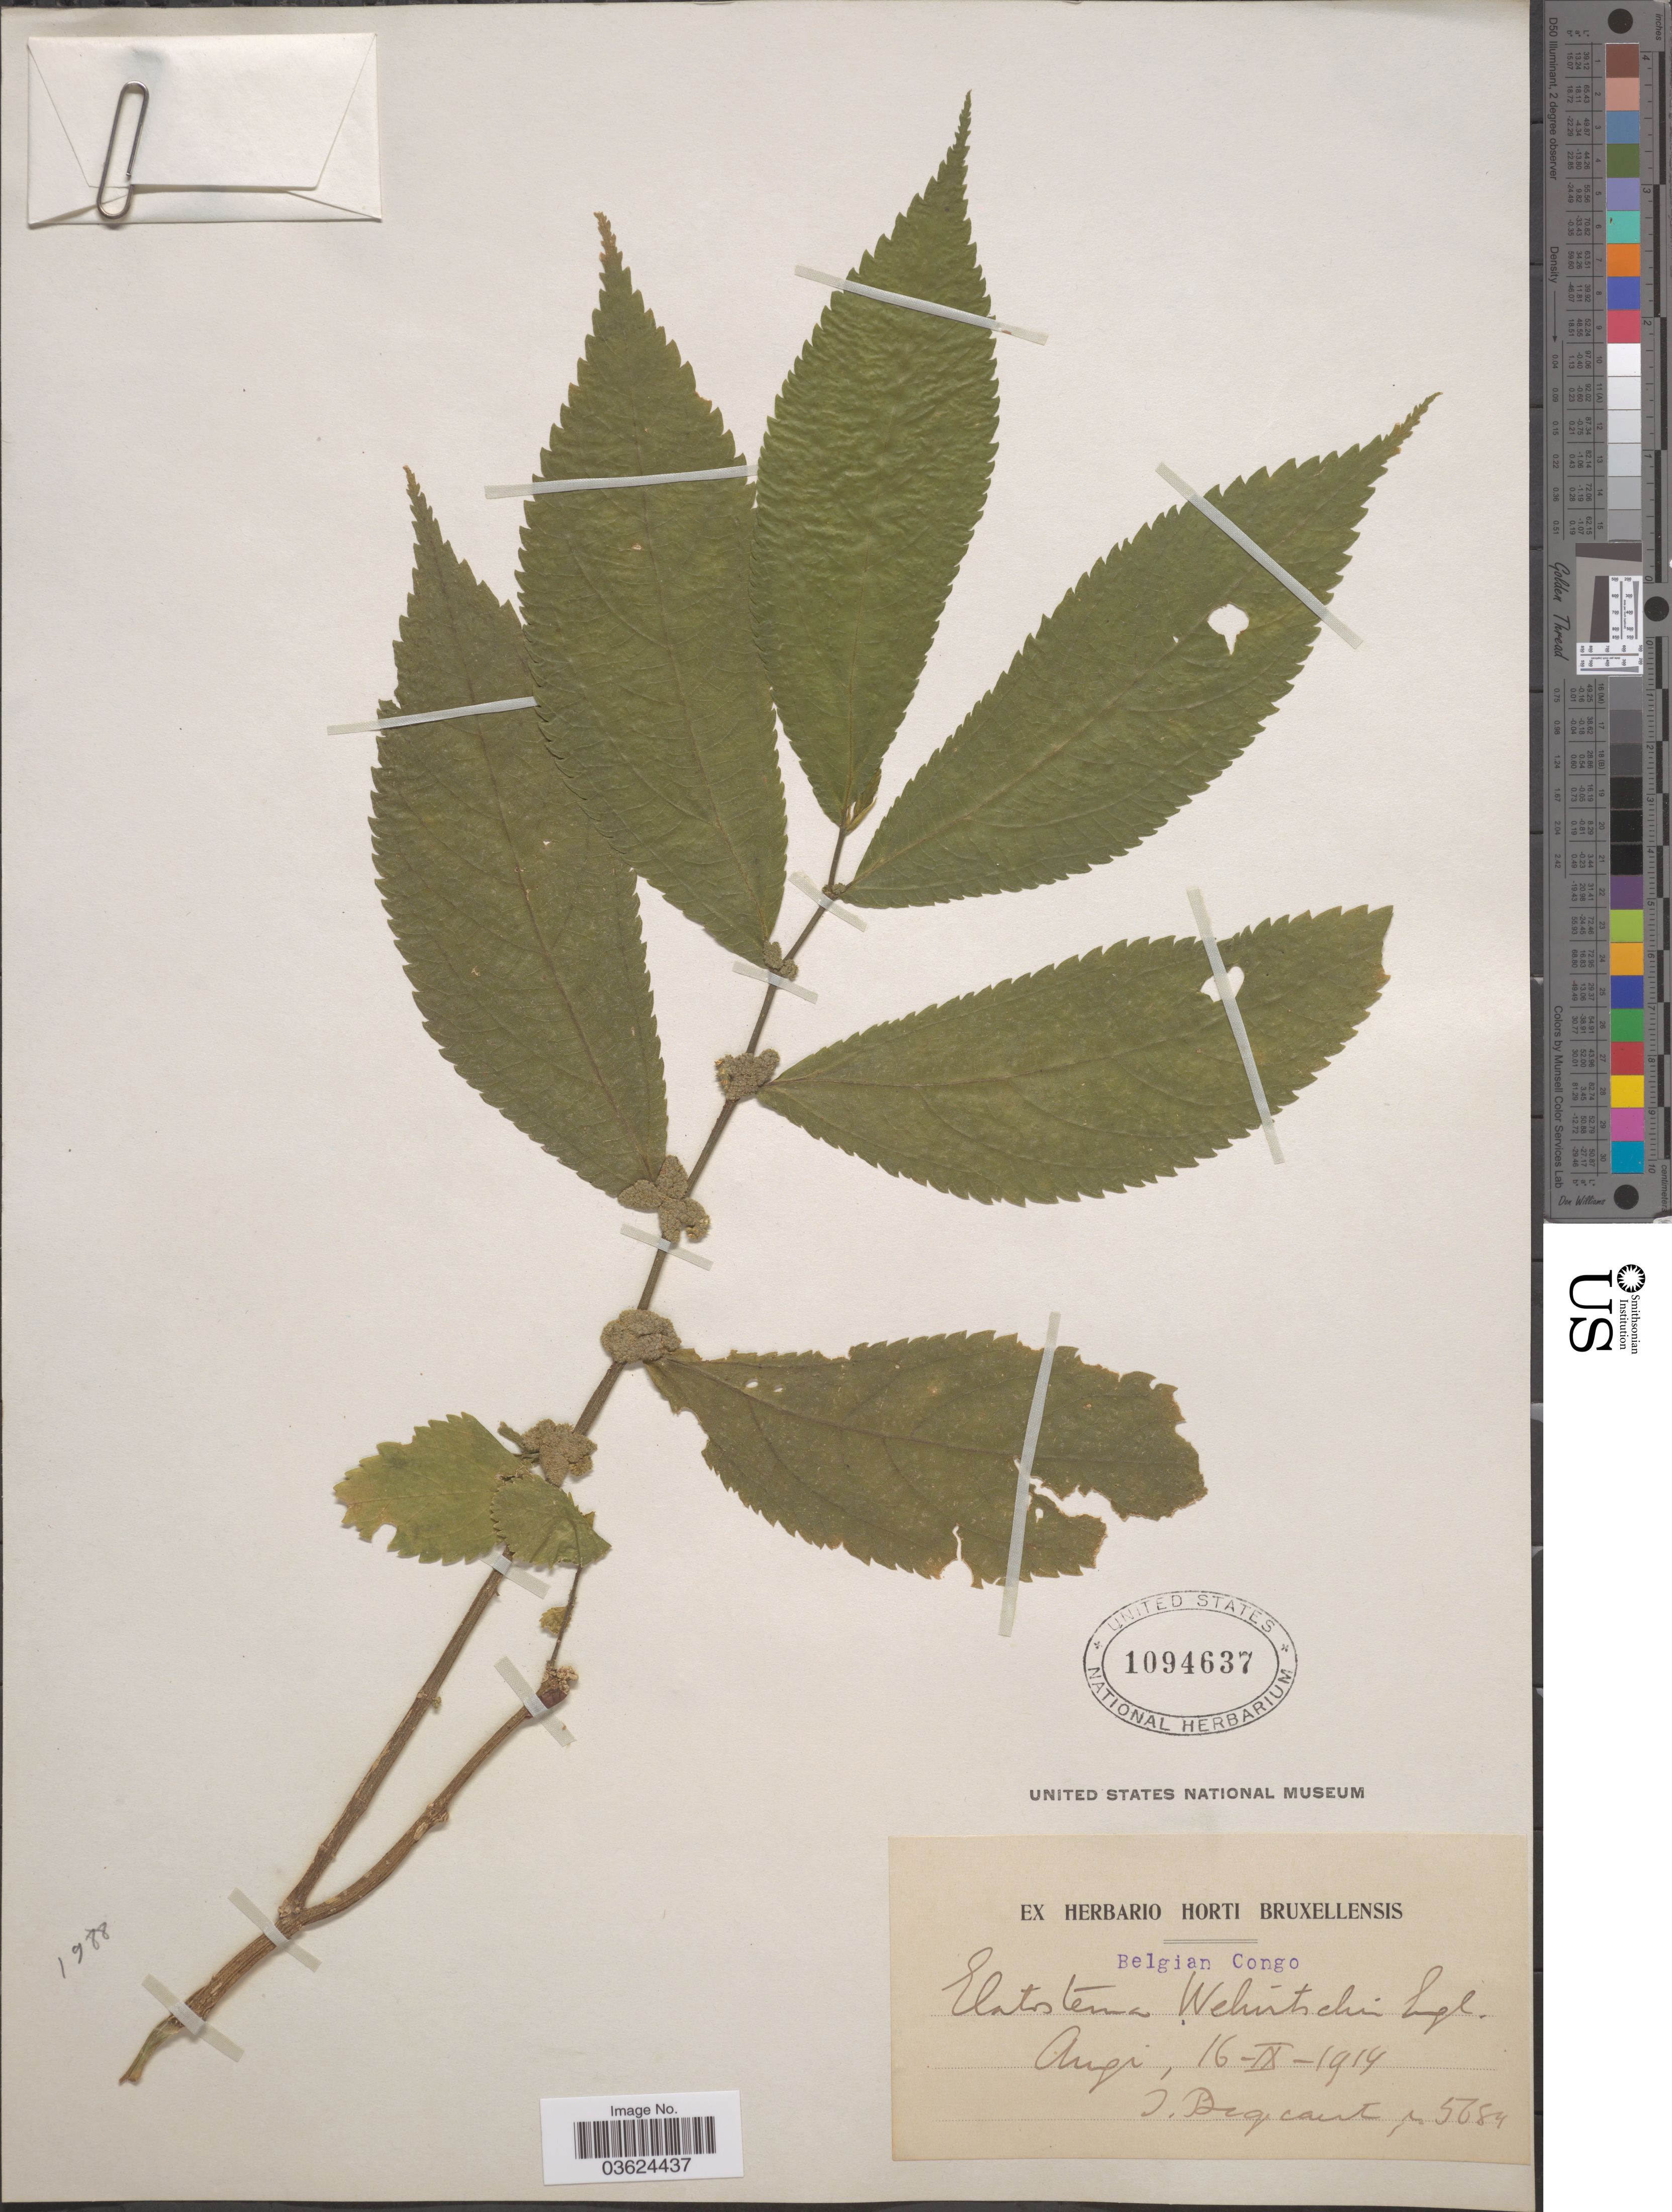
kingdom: Plantae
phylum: Tracheophyta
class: Magnoliopsida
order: Rosales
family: Urticaceae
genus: Elatostema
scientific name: Elatostema welwitschii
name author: Engl.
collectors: J. Bequaert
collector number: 5684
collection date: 1914-09-16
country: Congo, Democratic Republic of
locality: Belgian Congo, Angi.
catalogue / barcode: US 1094637